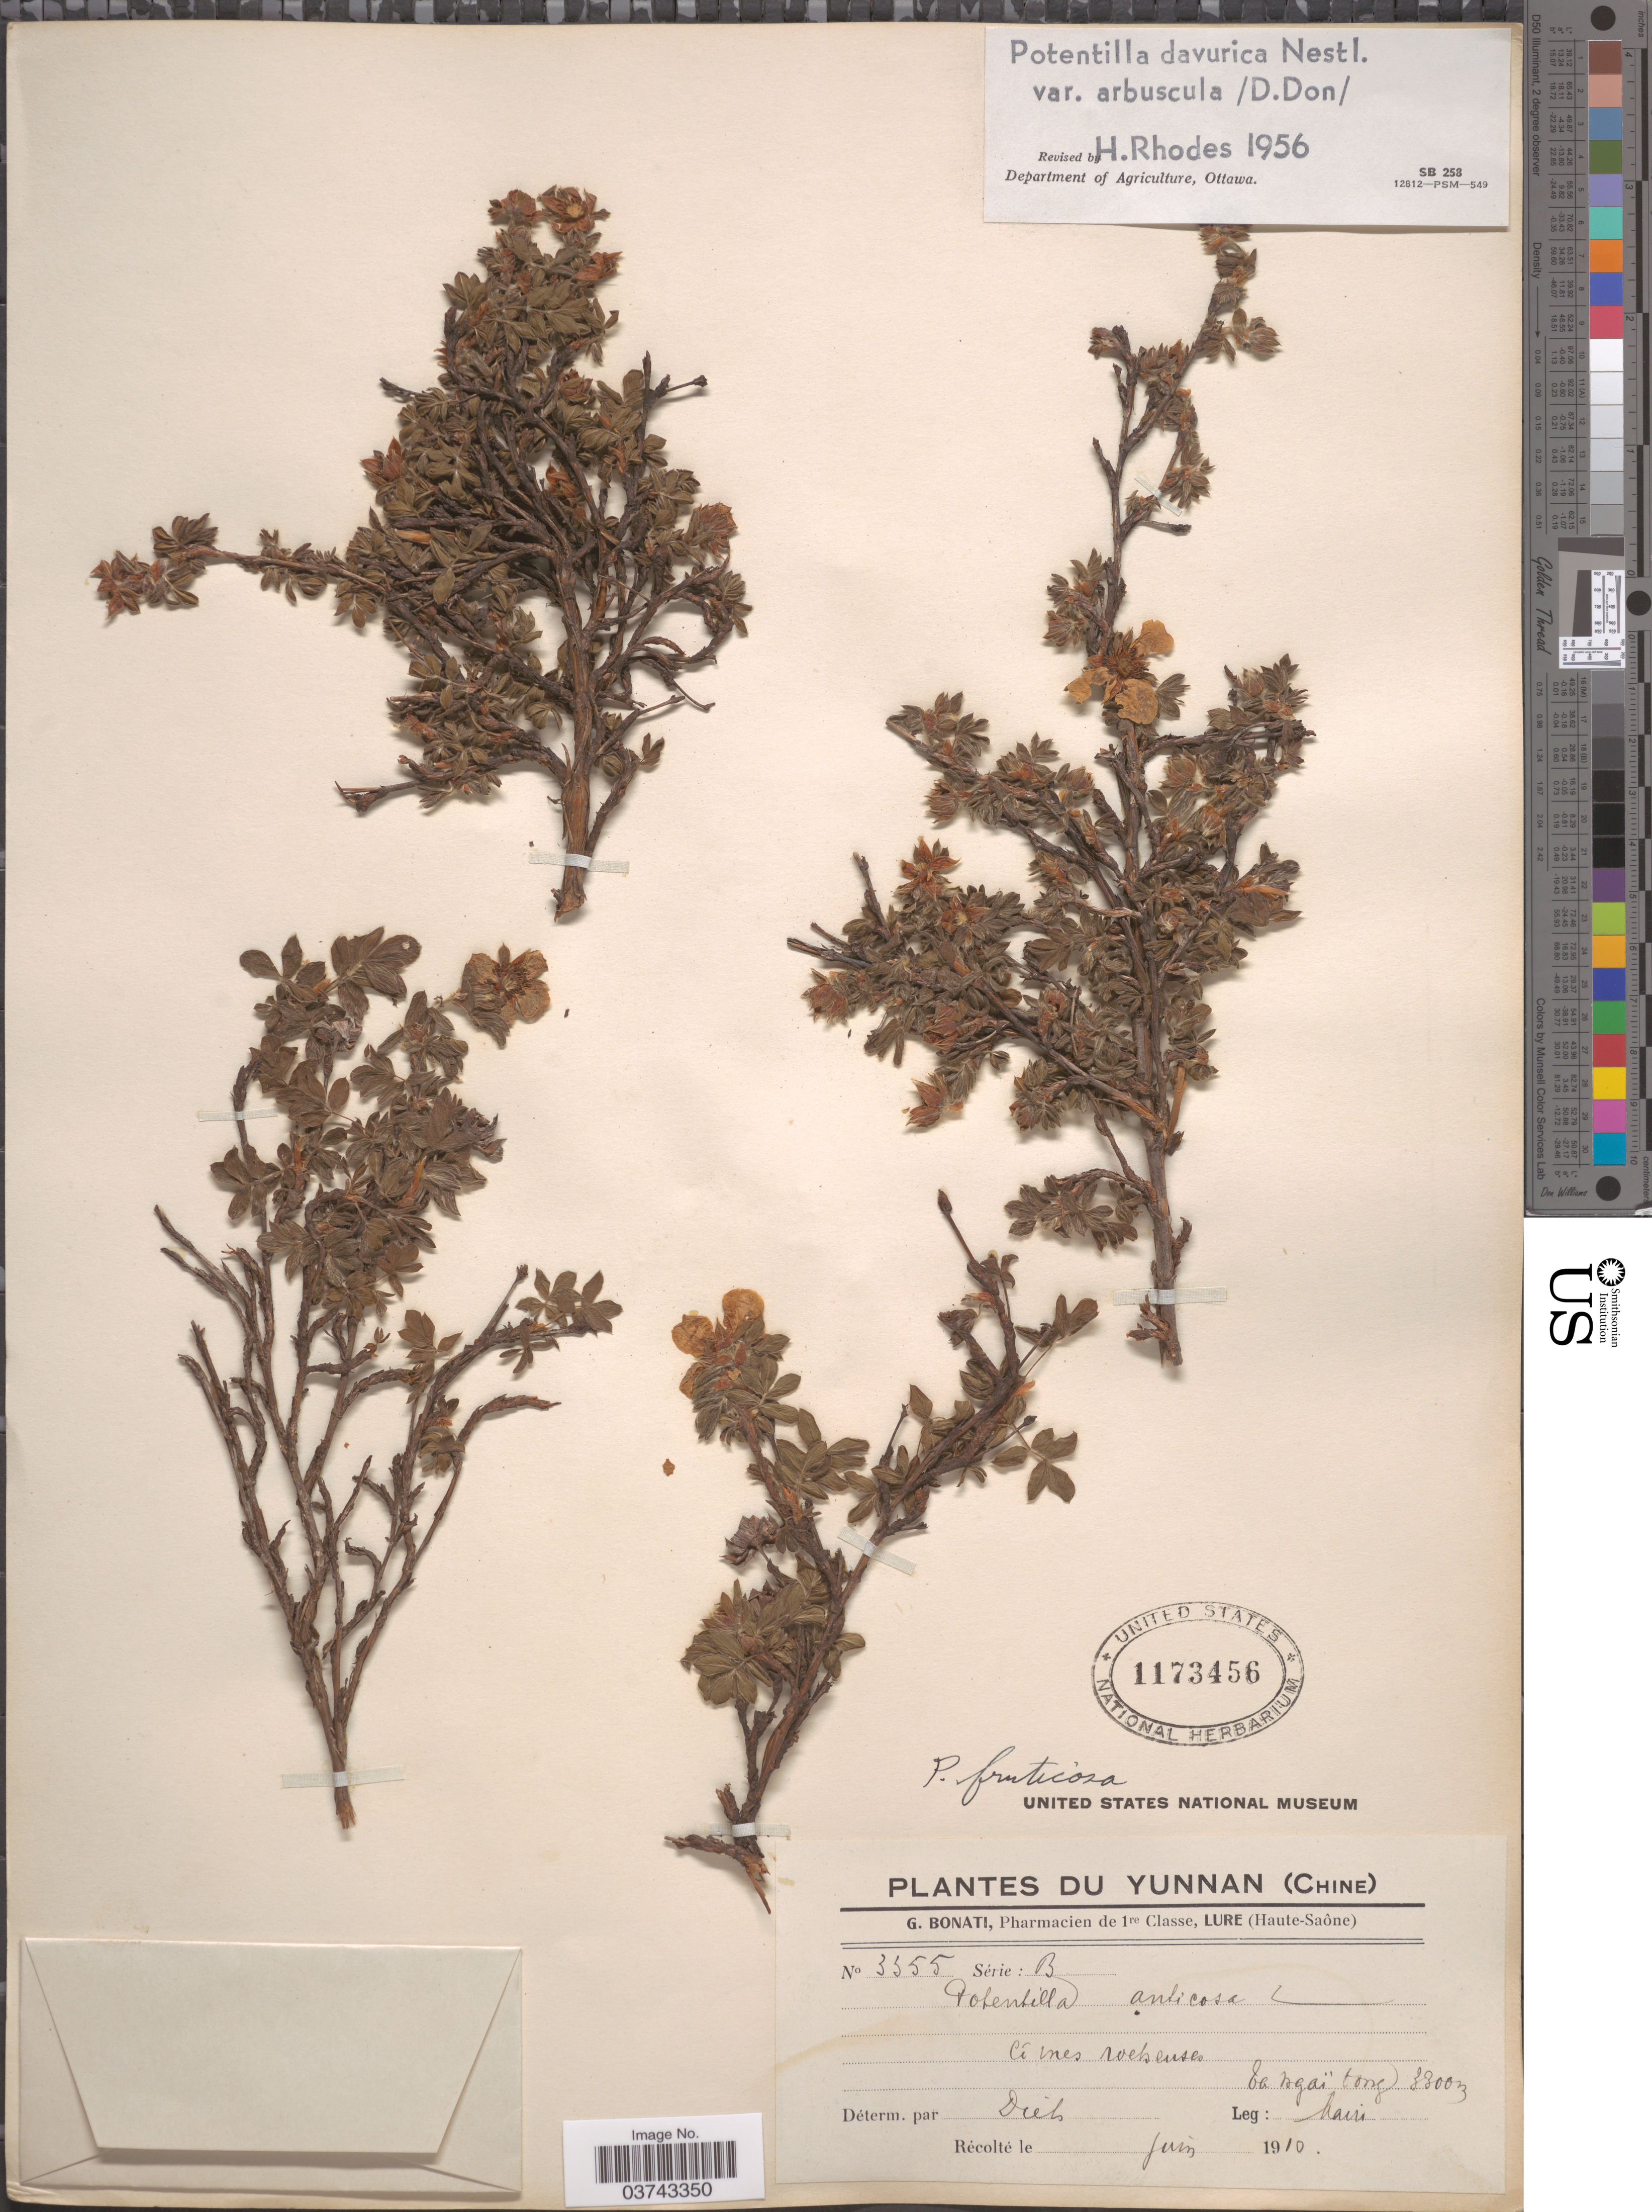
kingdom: Plantae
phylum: Tracheophyta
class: Magnoliopsida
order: Rosales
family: Rosaceae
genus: Dasiphora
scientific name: Dasiphora arbuscula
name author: (D. Don) Soják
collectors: Maire, --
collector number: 3355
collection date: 1910-06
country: China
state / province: Yunnan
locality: La ngaï tong. [interpreted]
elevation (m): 3300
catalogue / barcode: US 1173456